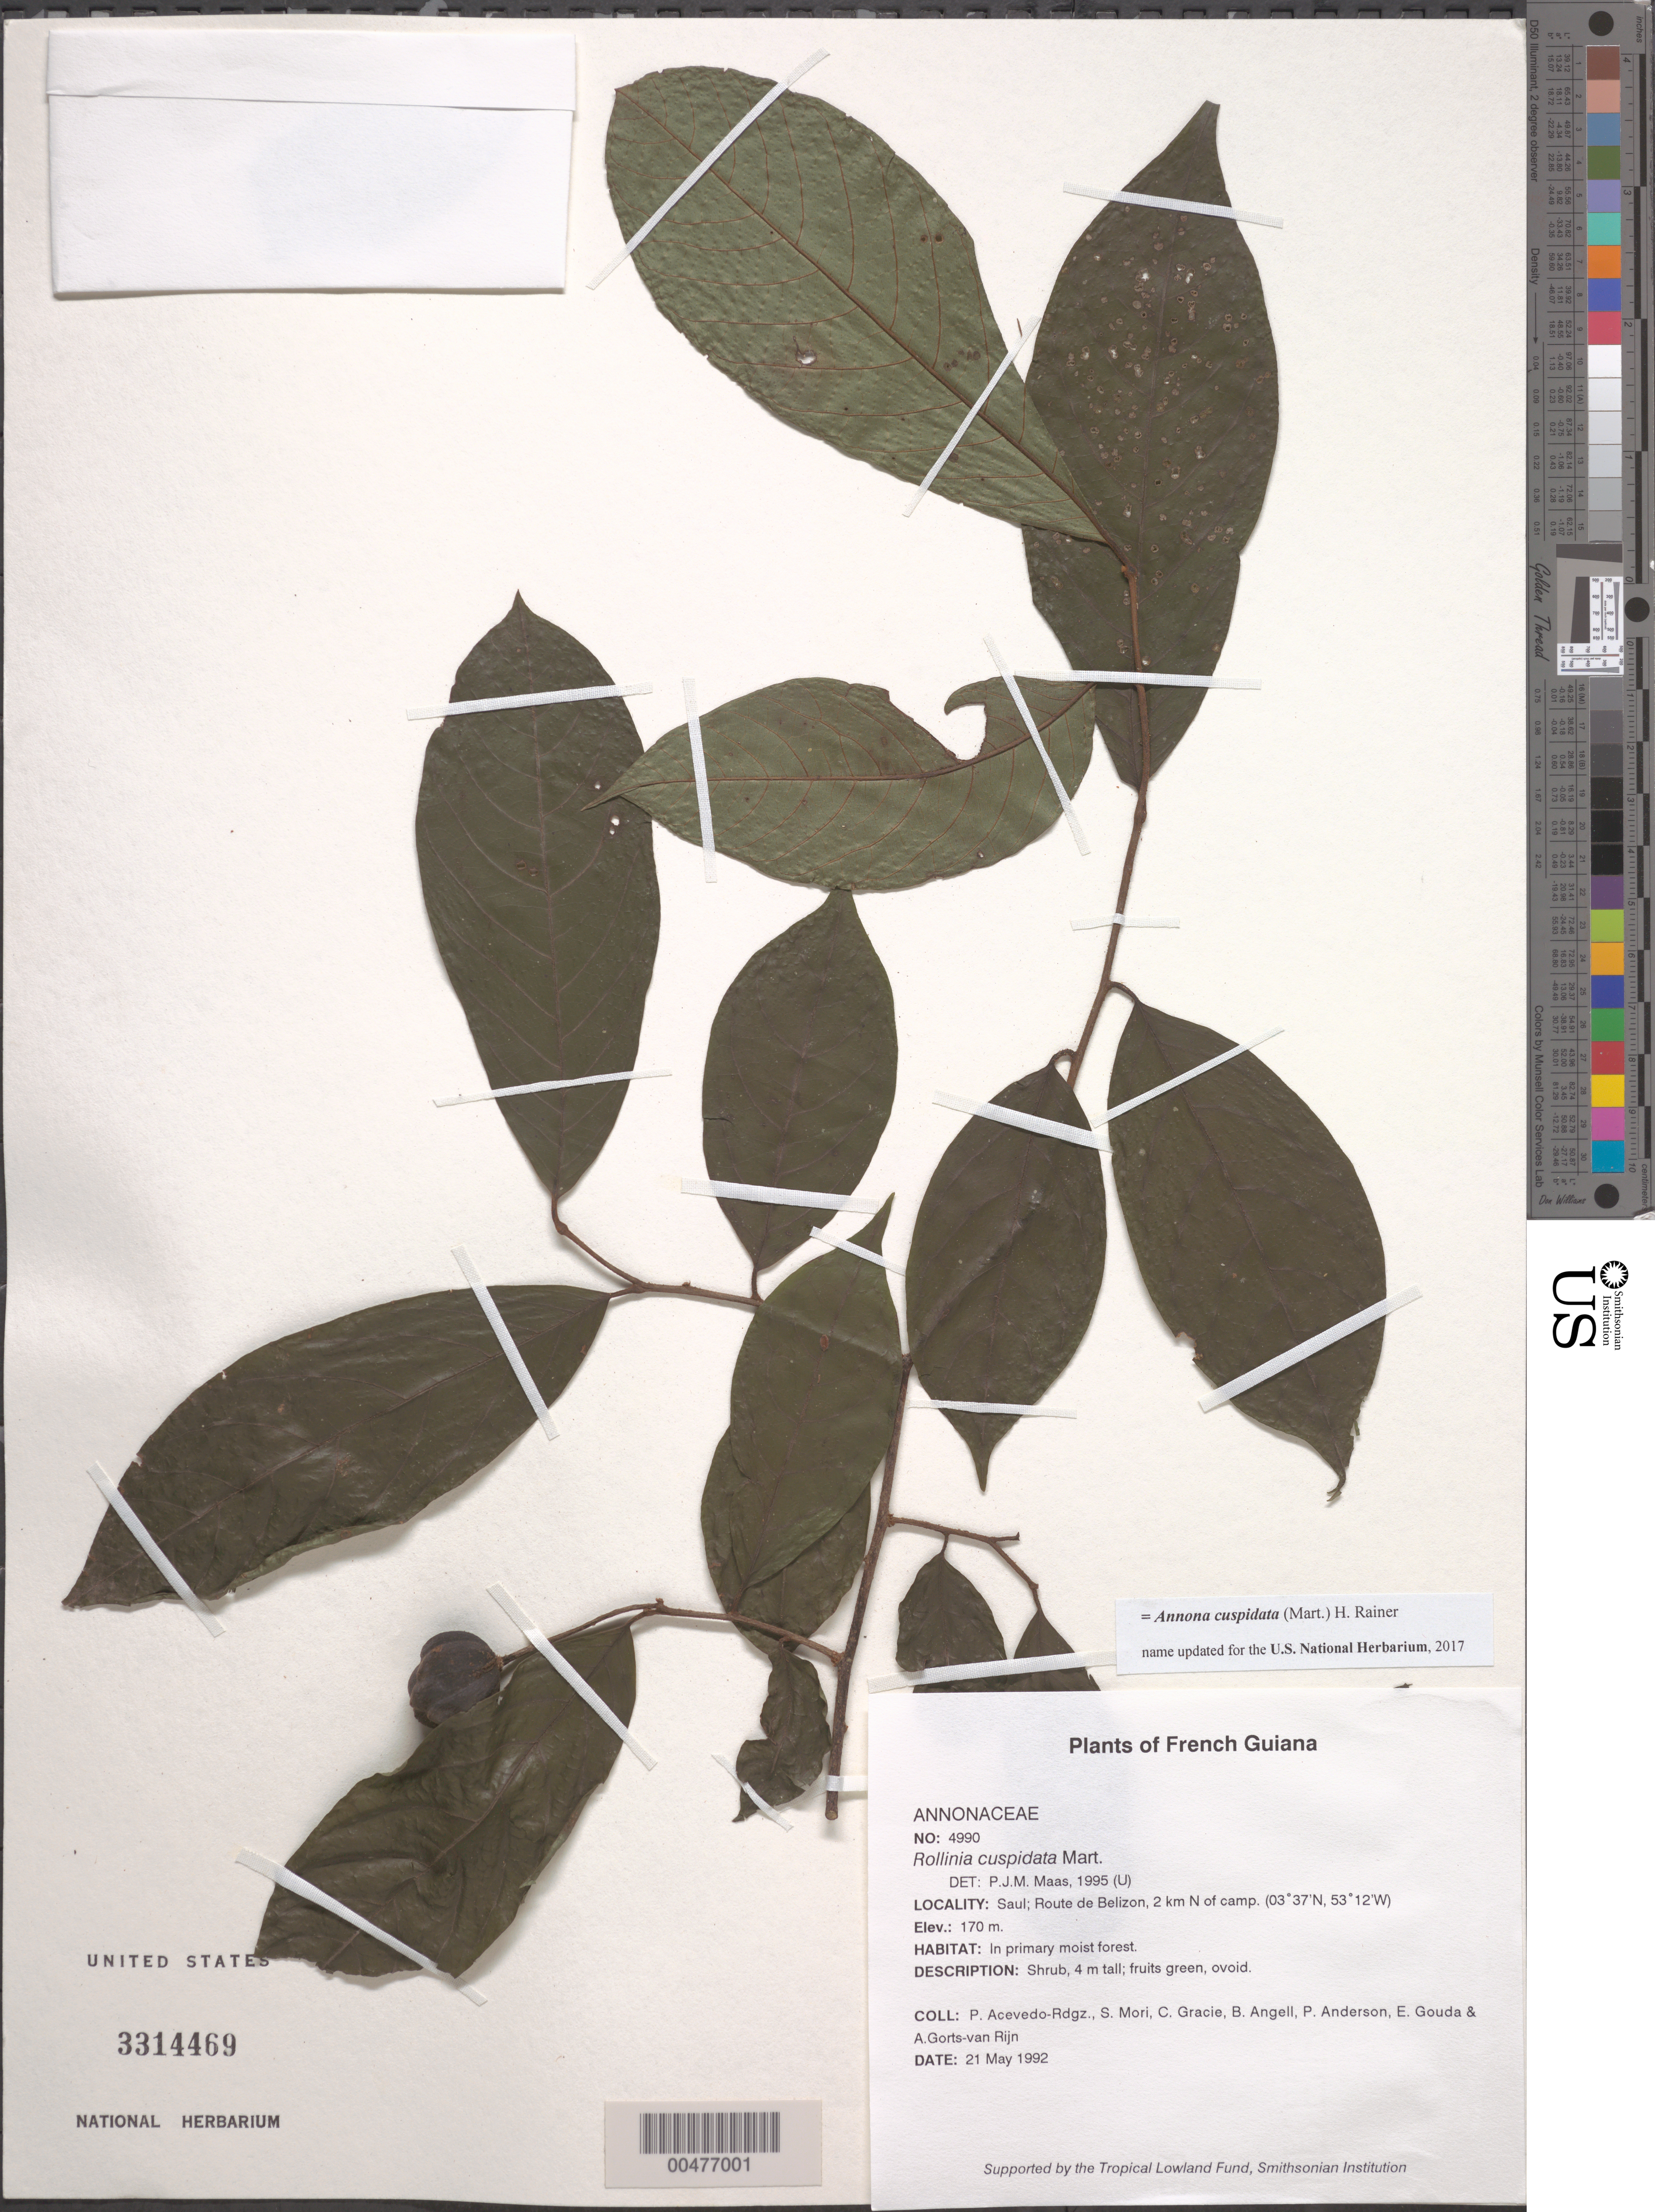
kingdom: Plantae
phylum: Tracheophyta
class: Magnoliopsida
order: Magnoliales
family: Annonaceae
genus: Annona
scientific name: Annona cuspidata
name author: (Mart.) H. Rainer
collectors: P. Acevedo-Rodr., S. Mori, C. A. Gracie, Bobbi Angell, P. Anderson, E. J. Gouda & A. .R. A. Görts-van Rijn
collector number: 4990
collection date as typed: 21 May 1992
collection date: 1992-05-21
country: French Guiana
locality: Saul; Route de Belizon, 2 km N of camp.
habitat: In primary moist forest.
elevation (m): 170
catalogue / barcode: US 3314469